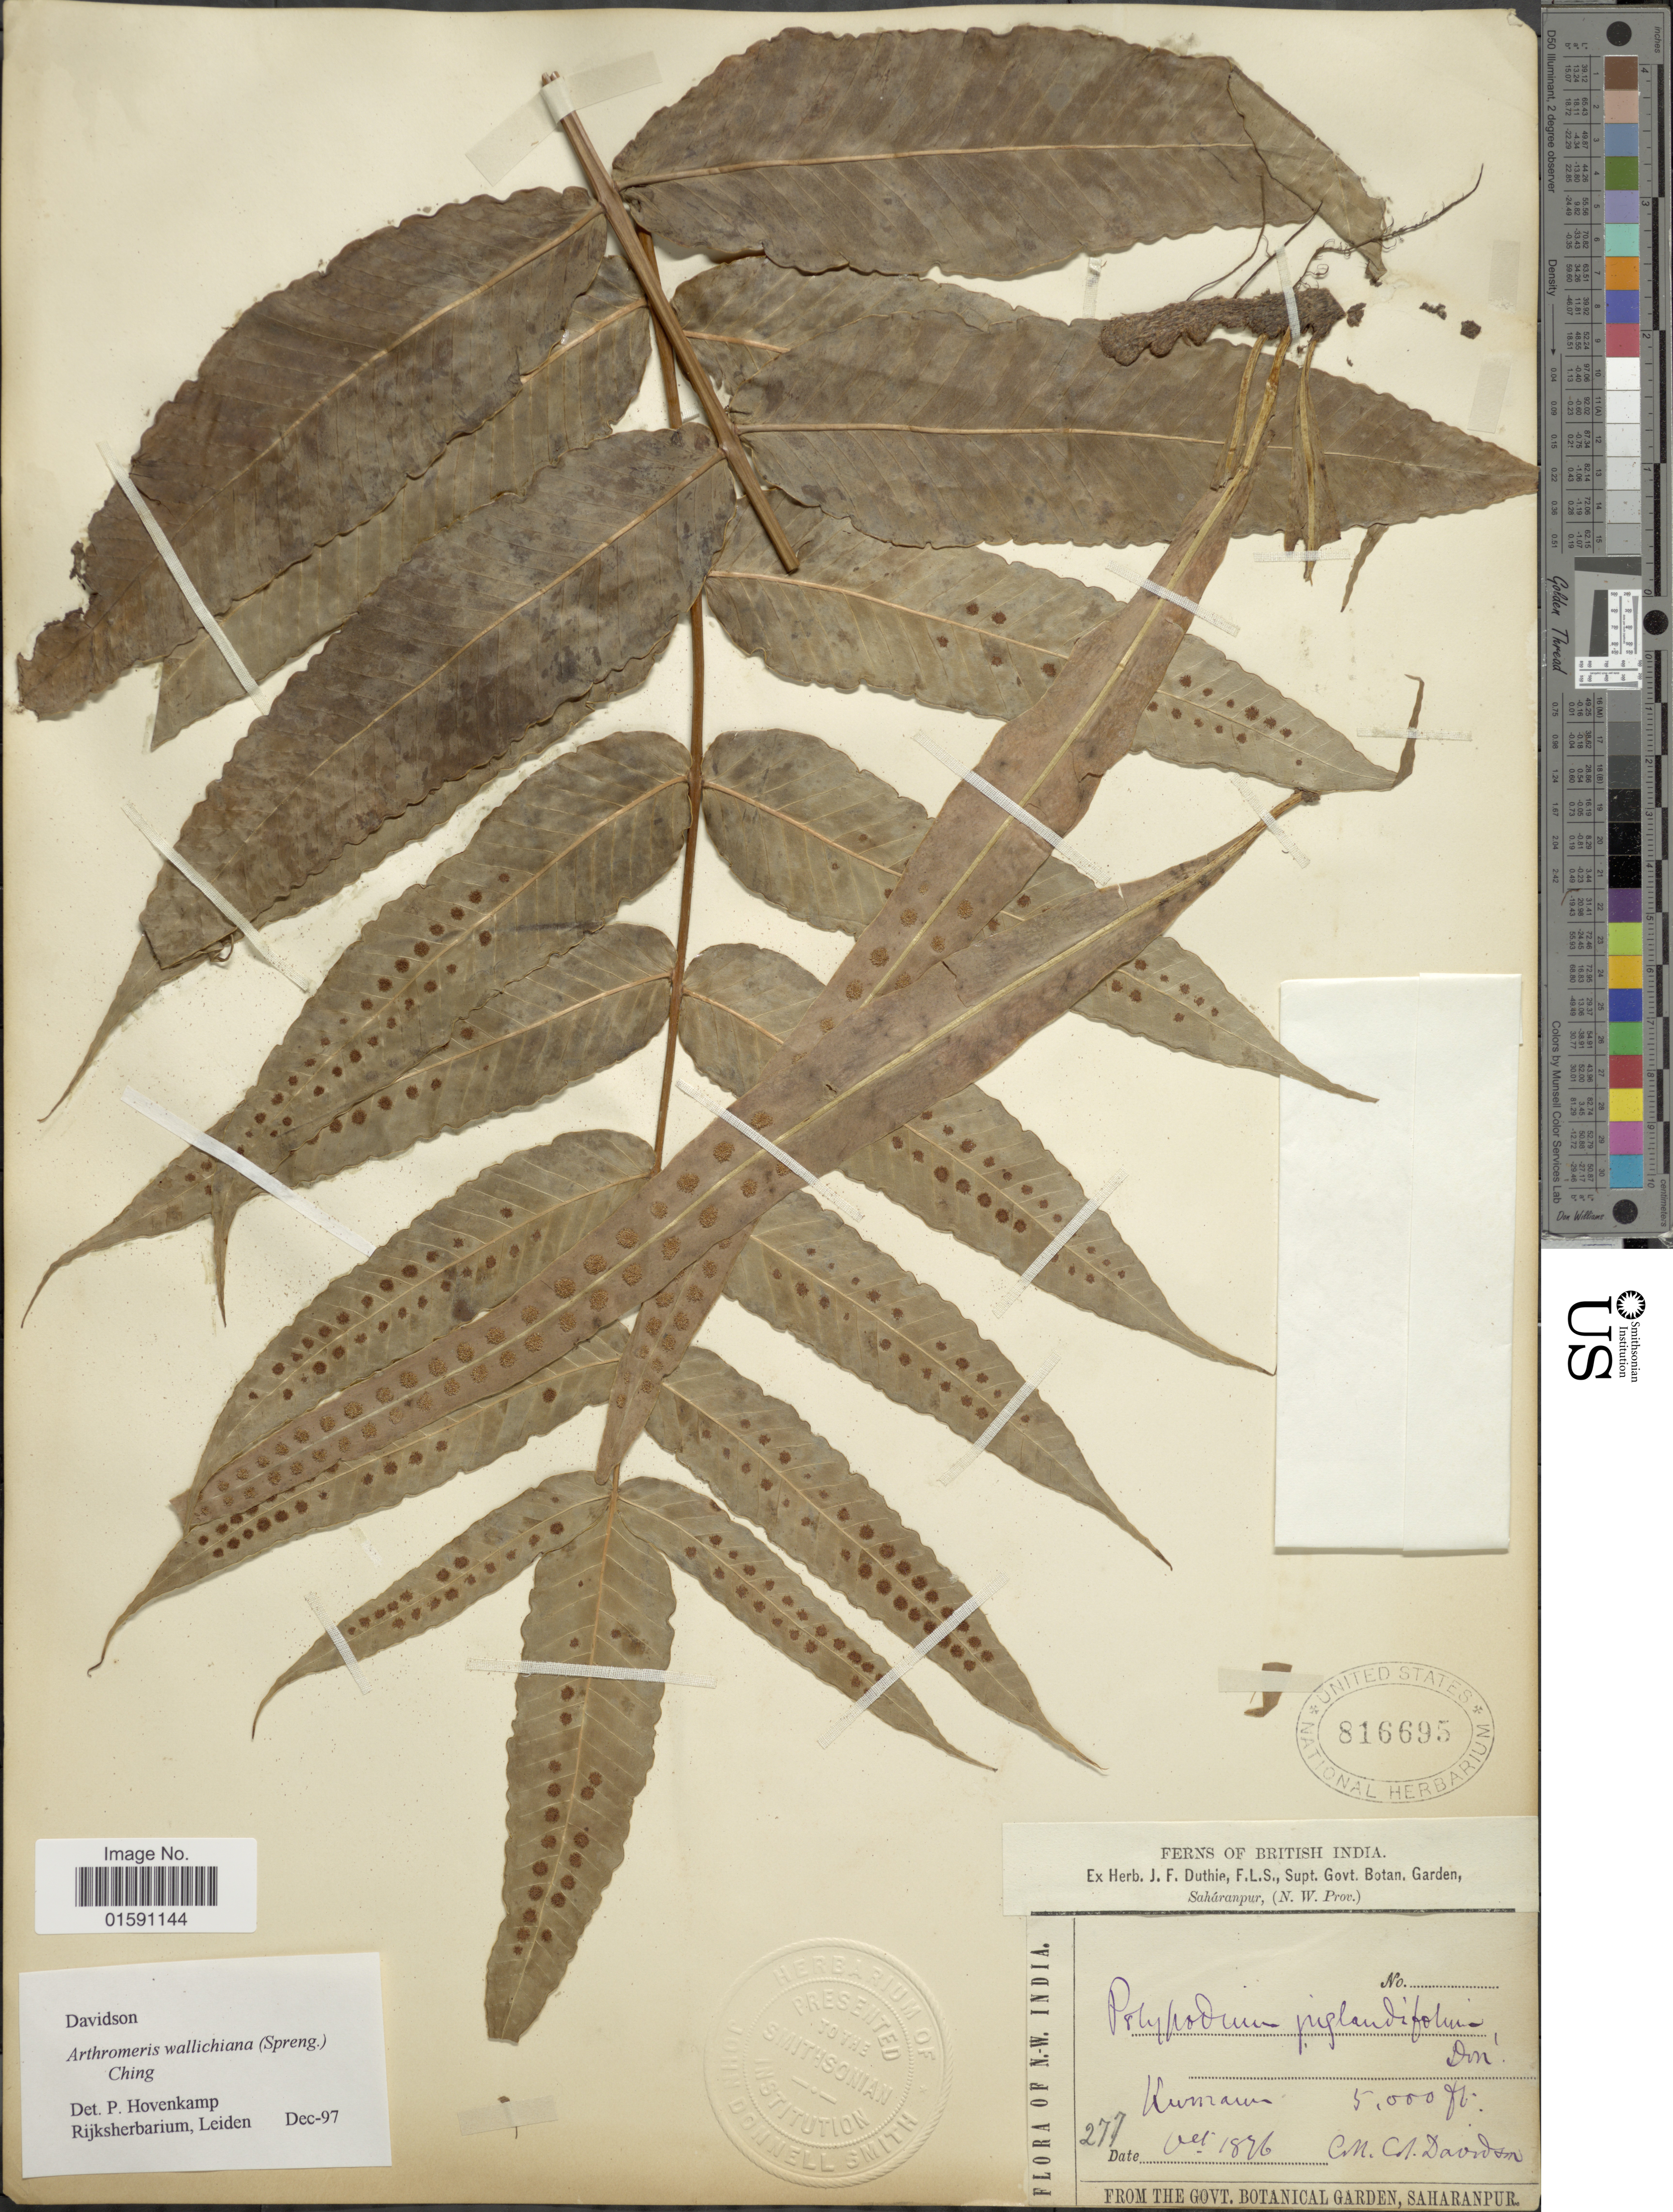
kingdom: Plantae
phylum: Tracheophyta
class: Polypodiopsida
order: Polypodiales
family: Polypodiaceae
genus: Arthromeris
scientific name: Arthromeris wallichiana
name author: (Spreng.) Ching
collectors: C. Davidson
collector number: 277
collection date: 1896-10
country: India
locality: British India. Kumaun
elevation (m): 1524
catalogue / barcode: US 816695